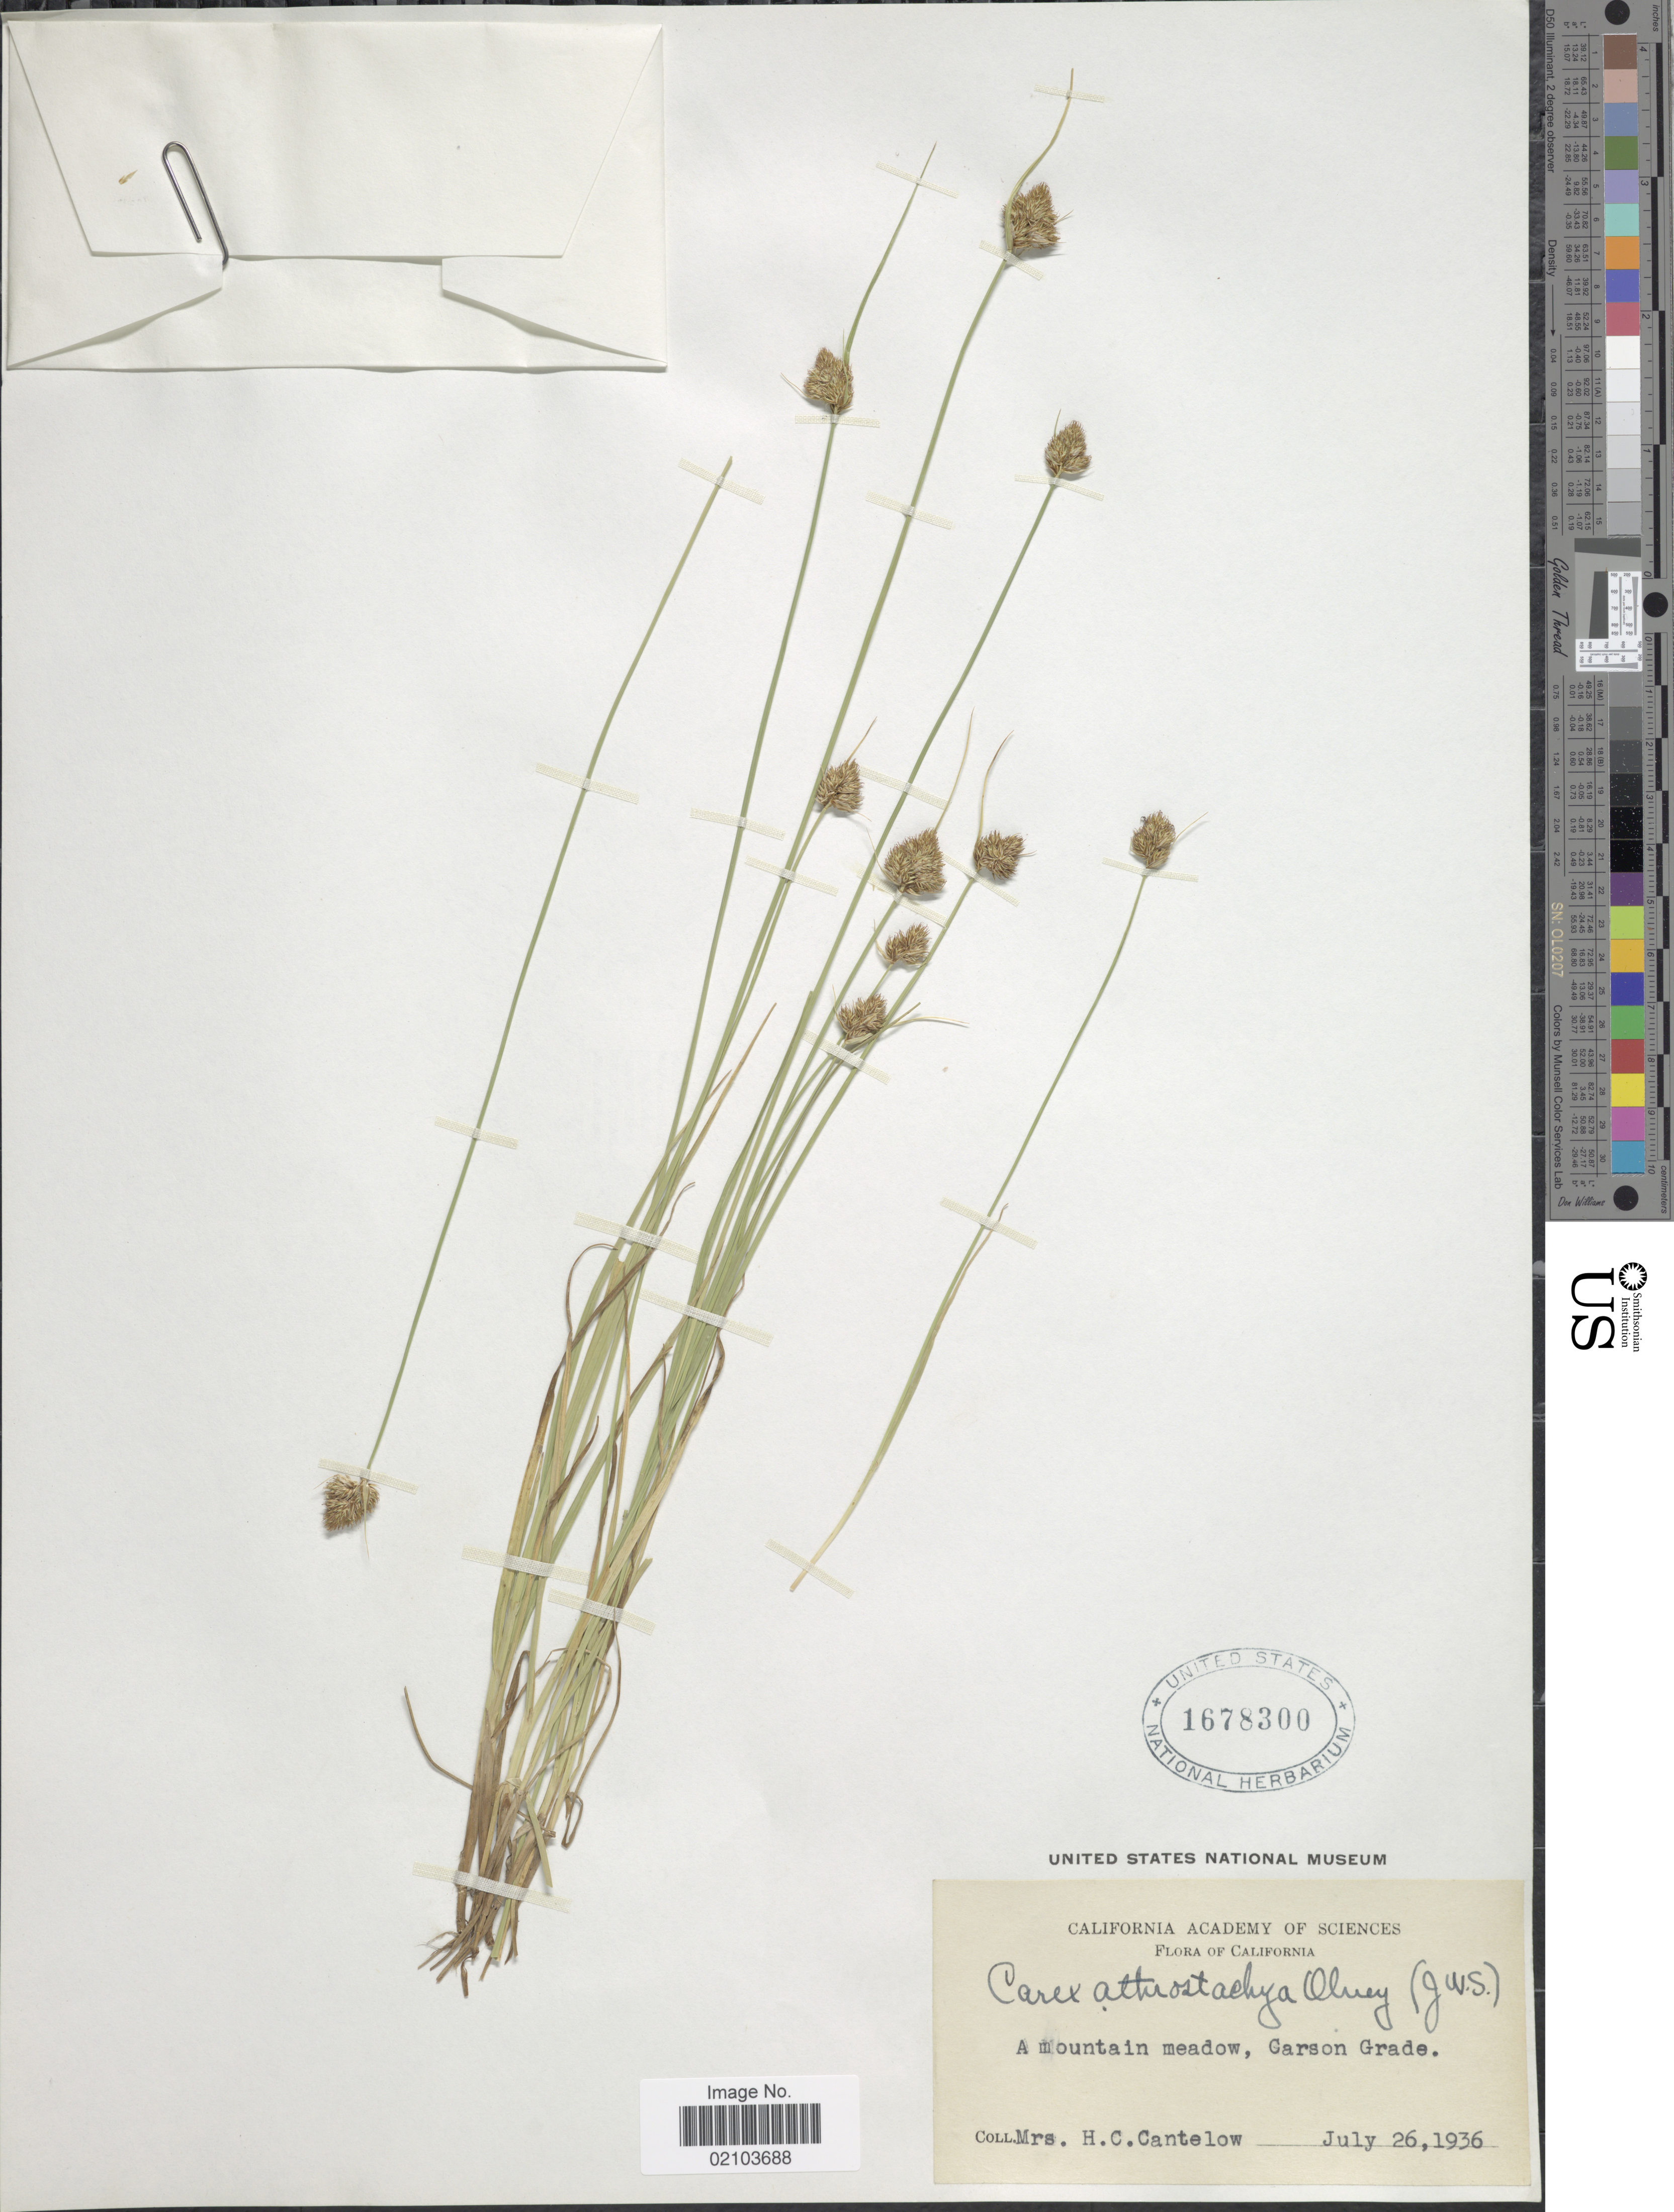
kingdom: Plantae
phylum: Tracheophyta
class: Liliopsida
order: Poales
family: Cyperaceae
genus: Carex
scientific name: Carex athrostachya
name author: Olney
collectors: H. Cantelow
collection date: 1936-07-26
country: United States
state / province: California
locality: Carson Grade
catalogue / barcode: US 1678300